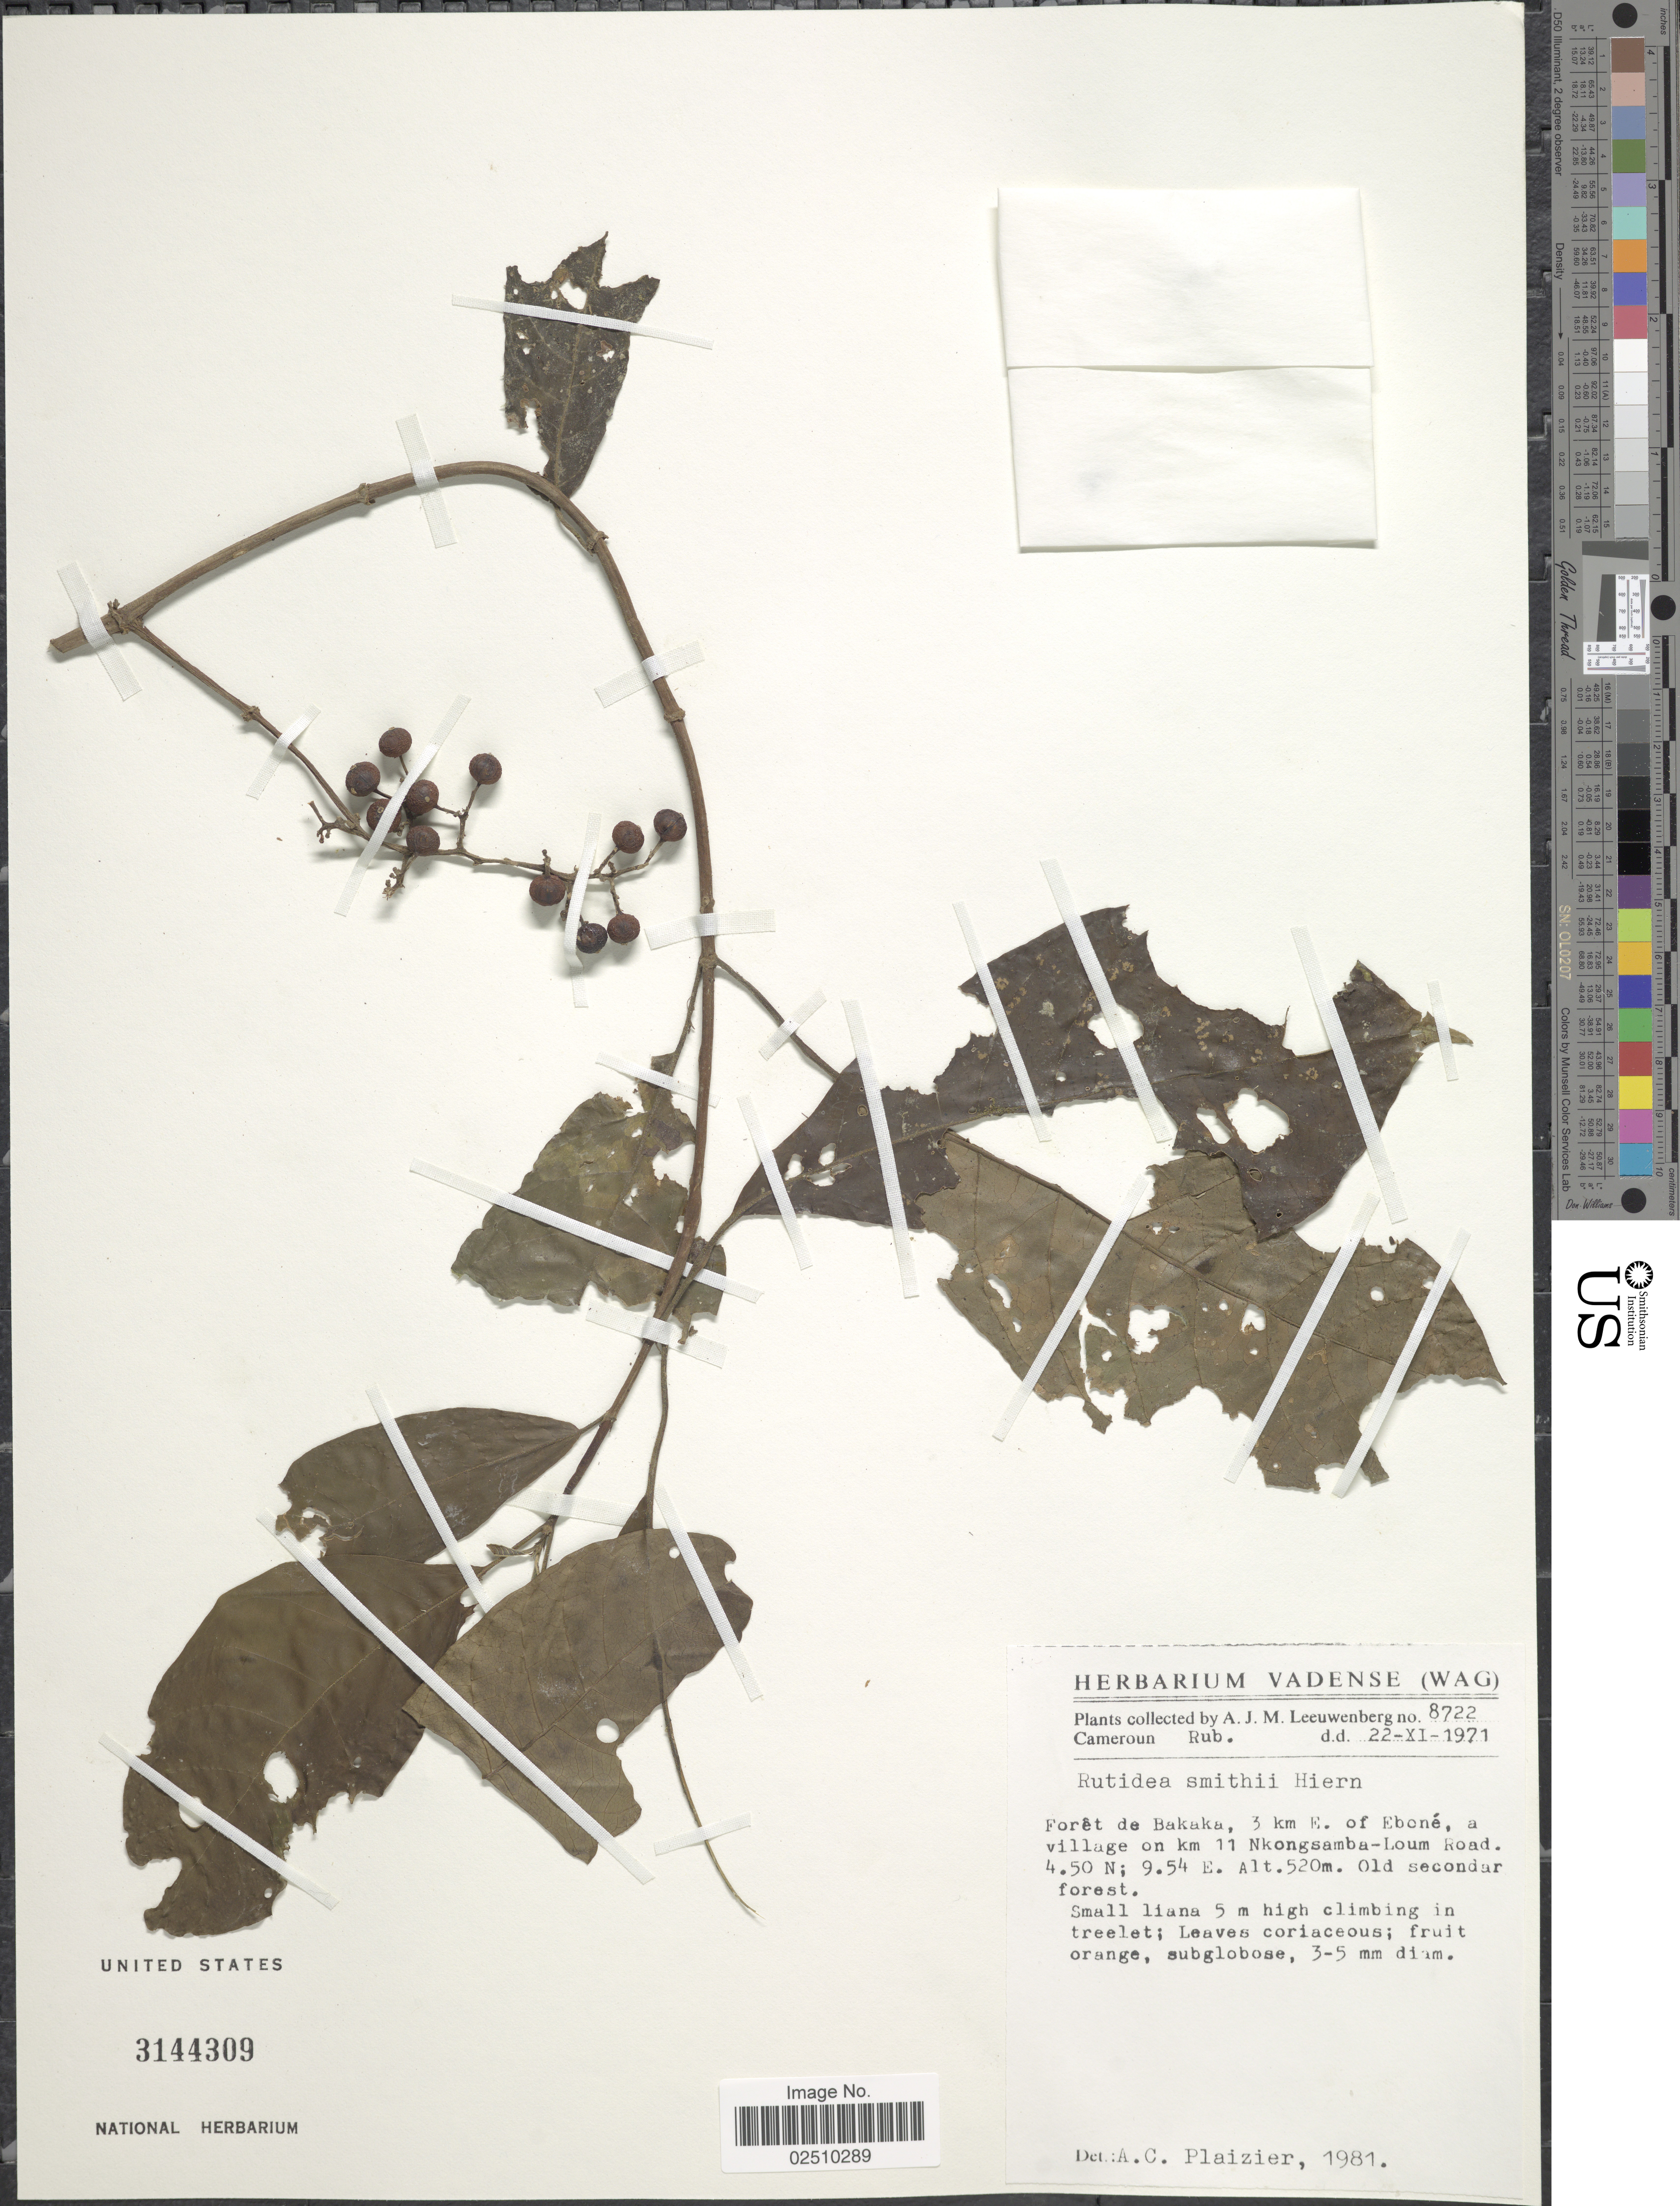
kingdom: Plantae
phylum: Tracheophyta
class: Magnoliopsida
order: Gentianales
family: Rubiaceae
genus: Rutidea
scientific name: Rutidea smithii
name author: Hiern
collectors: A. J. M. Leeuwenberg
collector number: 8722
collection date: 1971-11-22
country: Cameroon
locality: Foret de Bakaka, 3 km E. of Ebone, a village on km 11 Nkongsamba-Loum Road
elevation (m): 520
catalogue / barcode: US 3144309